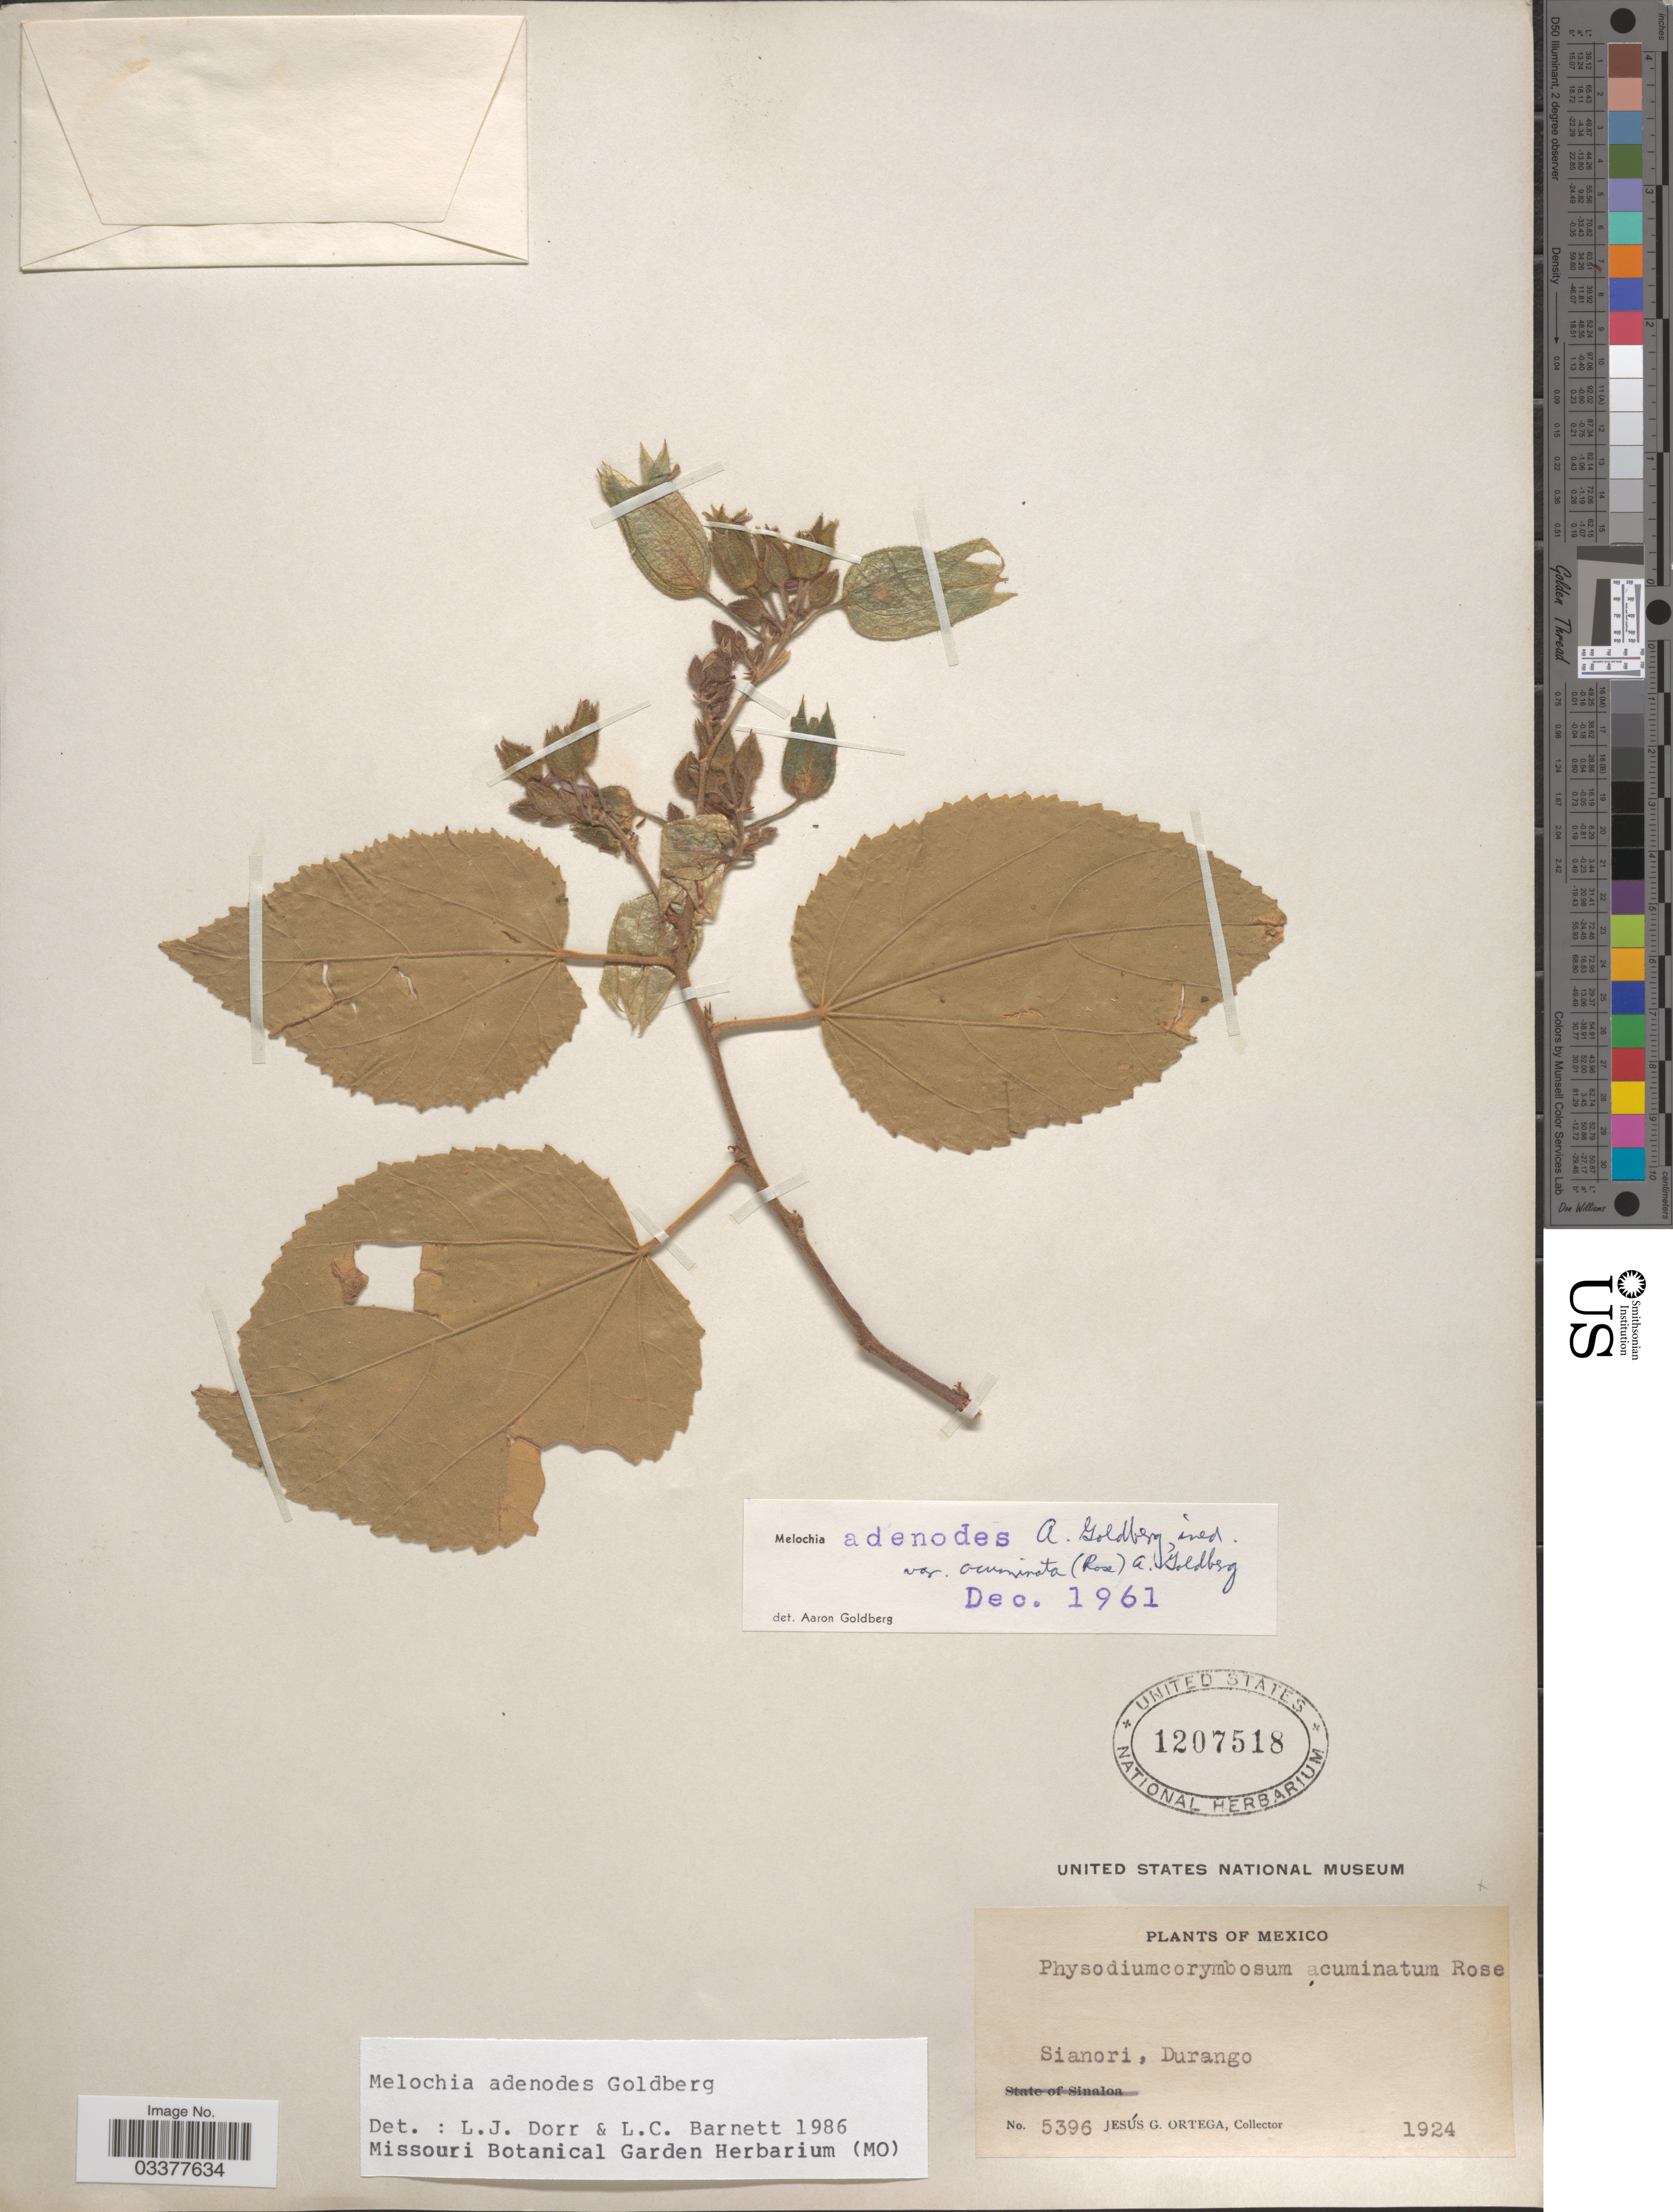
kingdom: Plantae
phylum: Tracheophyta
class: Magnoliopsida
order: Malvales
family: Malvaceae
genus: Melochia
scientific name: Melochia adenodes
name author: Goldberg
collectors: J. Ortega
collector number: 5396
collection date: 1924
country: Mexico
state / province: Durango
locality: Sianori.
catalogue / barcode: US 1207518